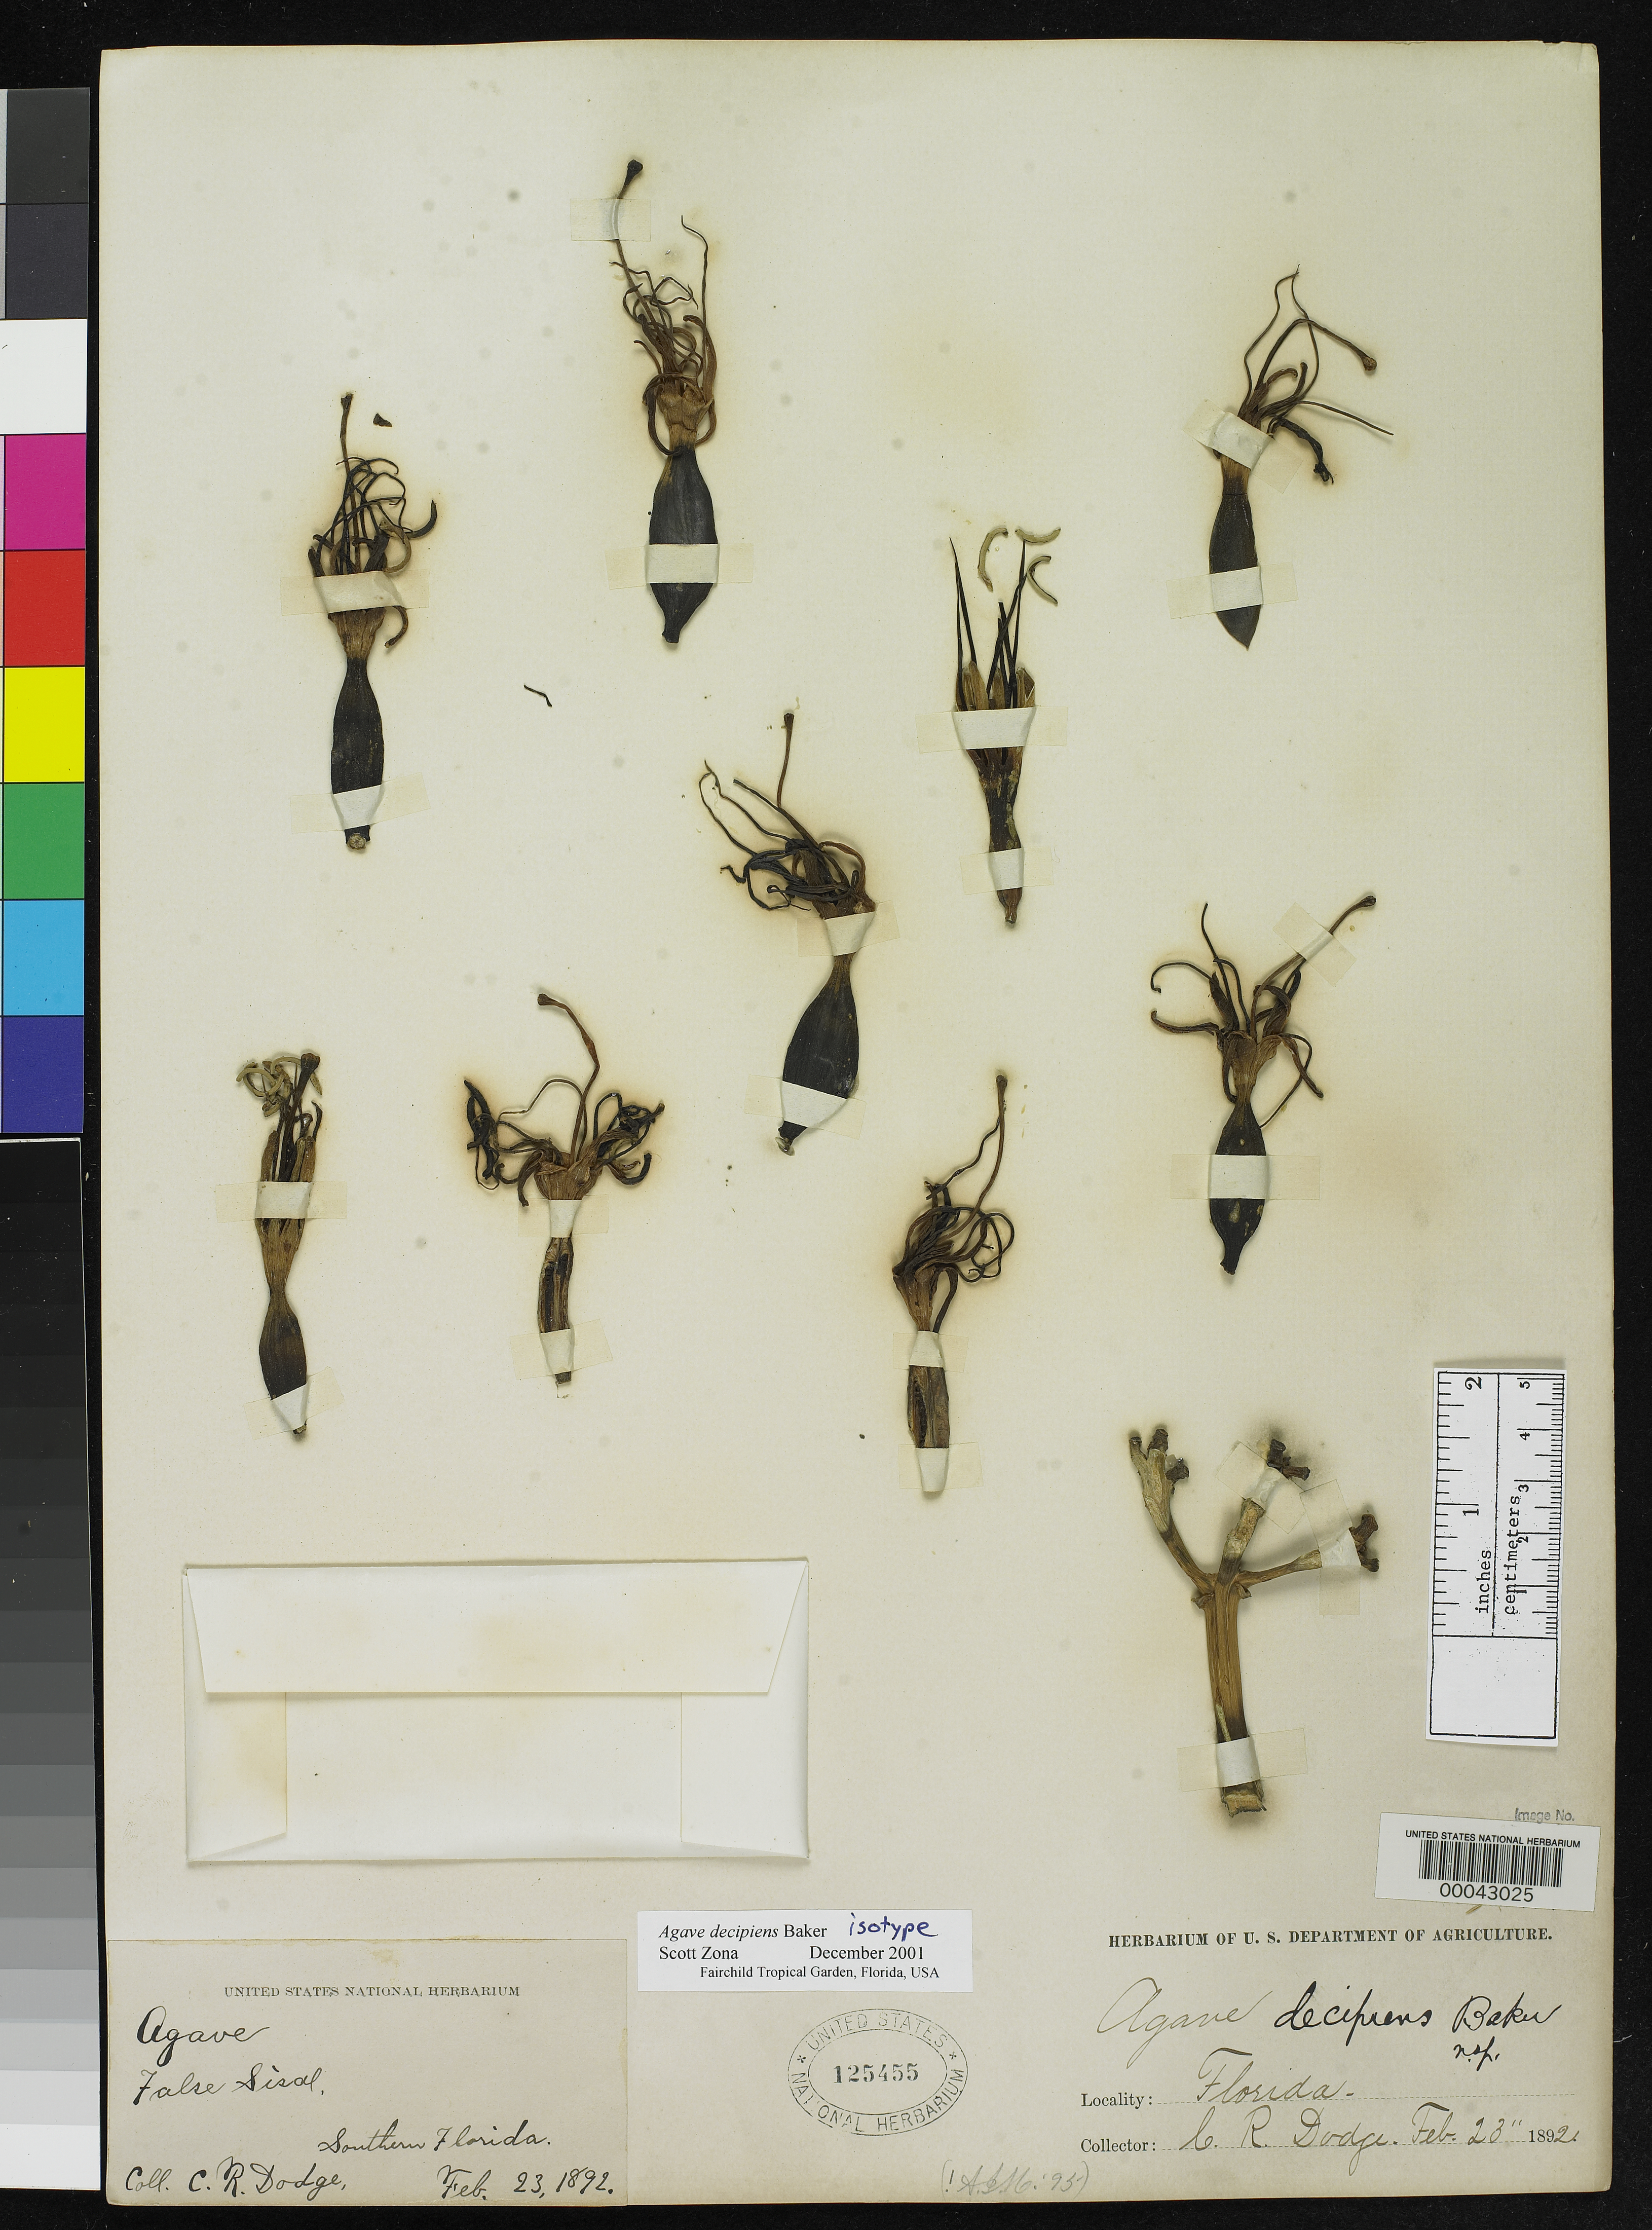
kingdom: Plantae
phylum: Tracheophyta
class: Liliopsida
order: Asparagales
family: Asparagaceae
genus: Agave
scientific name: Agave decipiens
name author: Baker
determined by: Zona, S., (FTG)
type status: Isotype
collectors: C. Dodge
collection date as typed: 23 Feb 1892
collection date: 1892-02-23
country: United States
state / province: Florida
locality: Southern Florida.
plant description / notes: Holotype at K. Taxon superfluously neotypified (citing as "lectotype" Bot. Mag. 122: t. 7477, 1896) by H.S. Gentry 1982, Agaves Cont. N. Amer.: 573. For typification see Zona 2002 ("2001"), Haseltonia 8: 24.; Common name: False Sisal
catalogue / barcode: US 125455